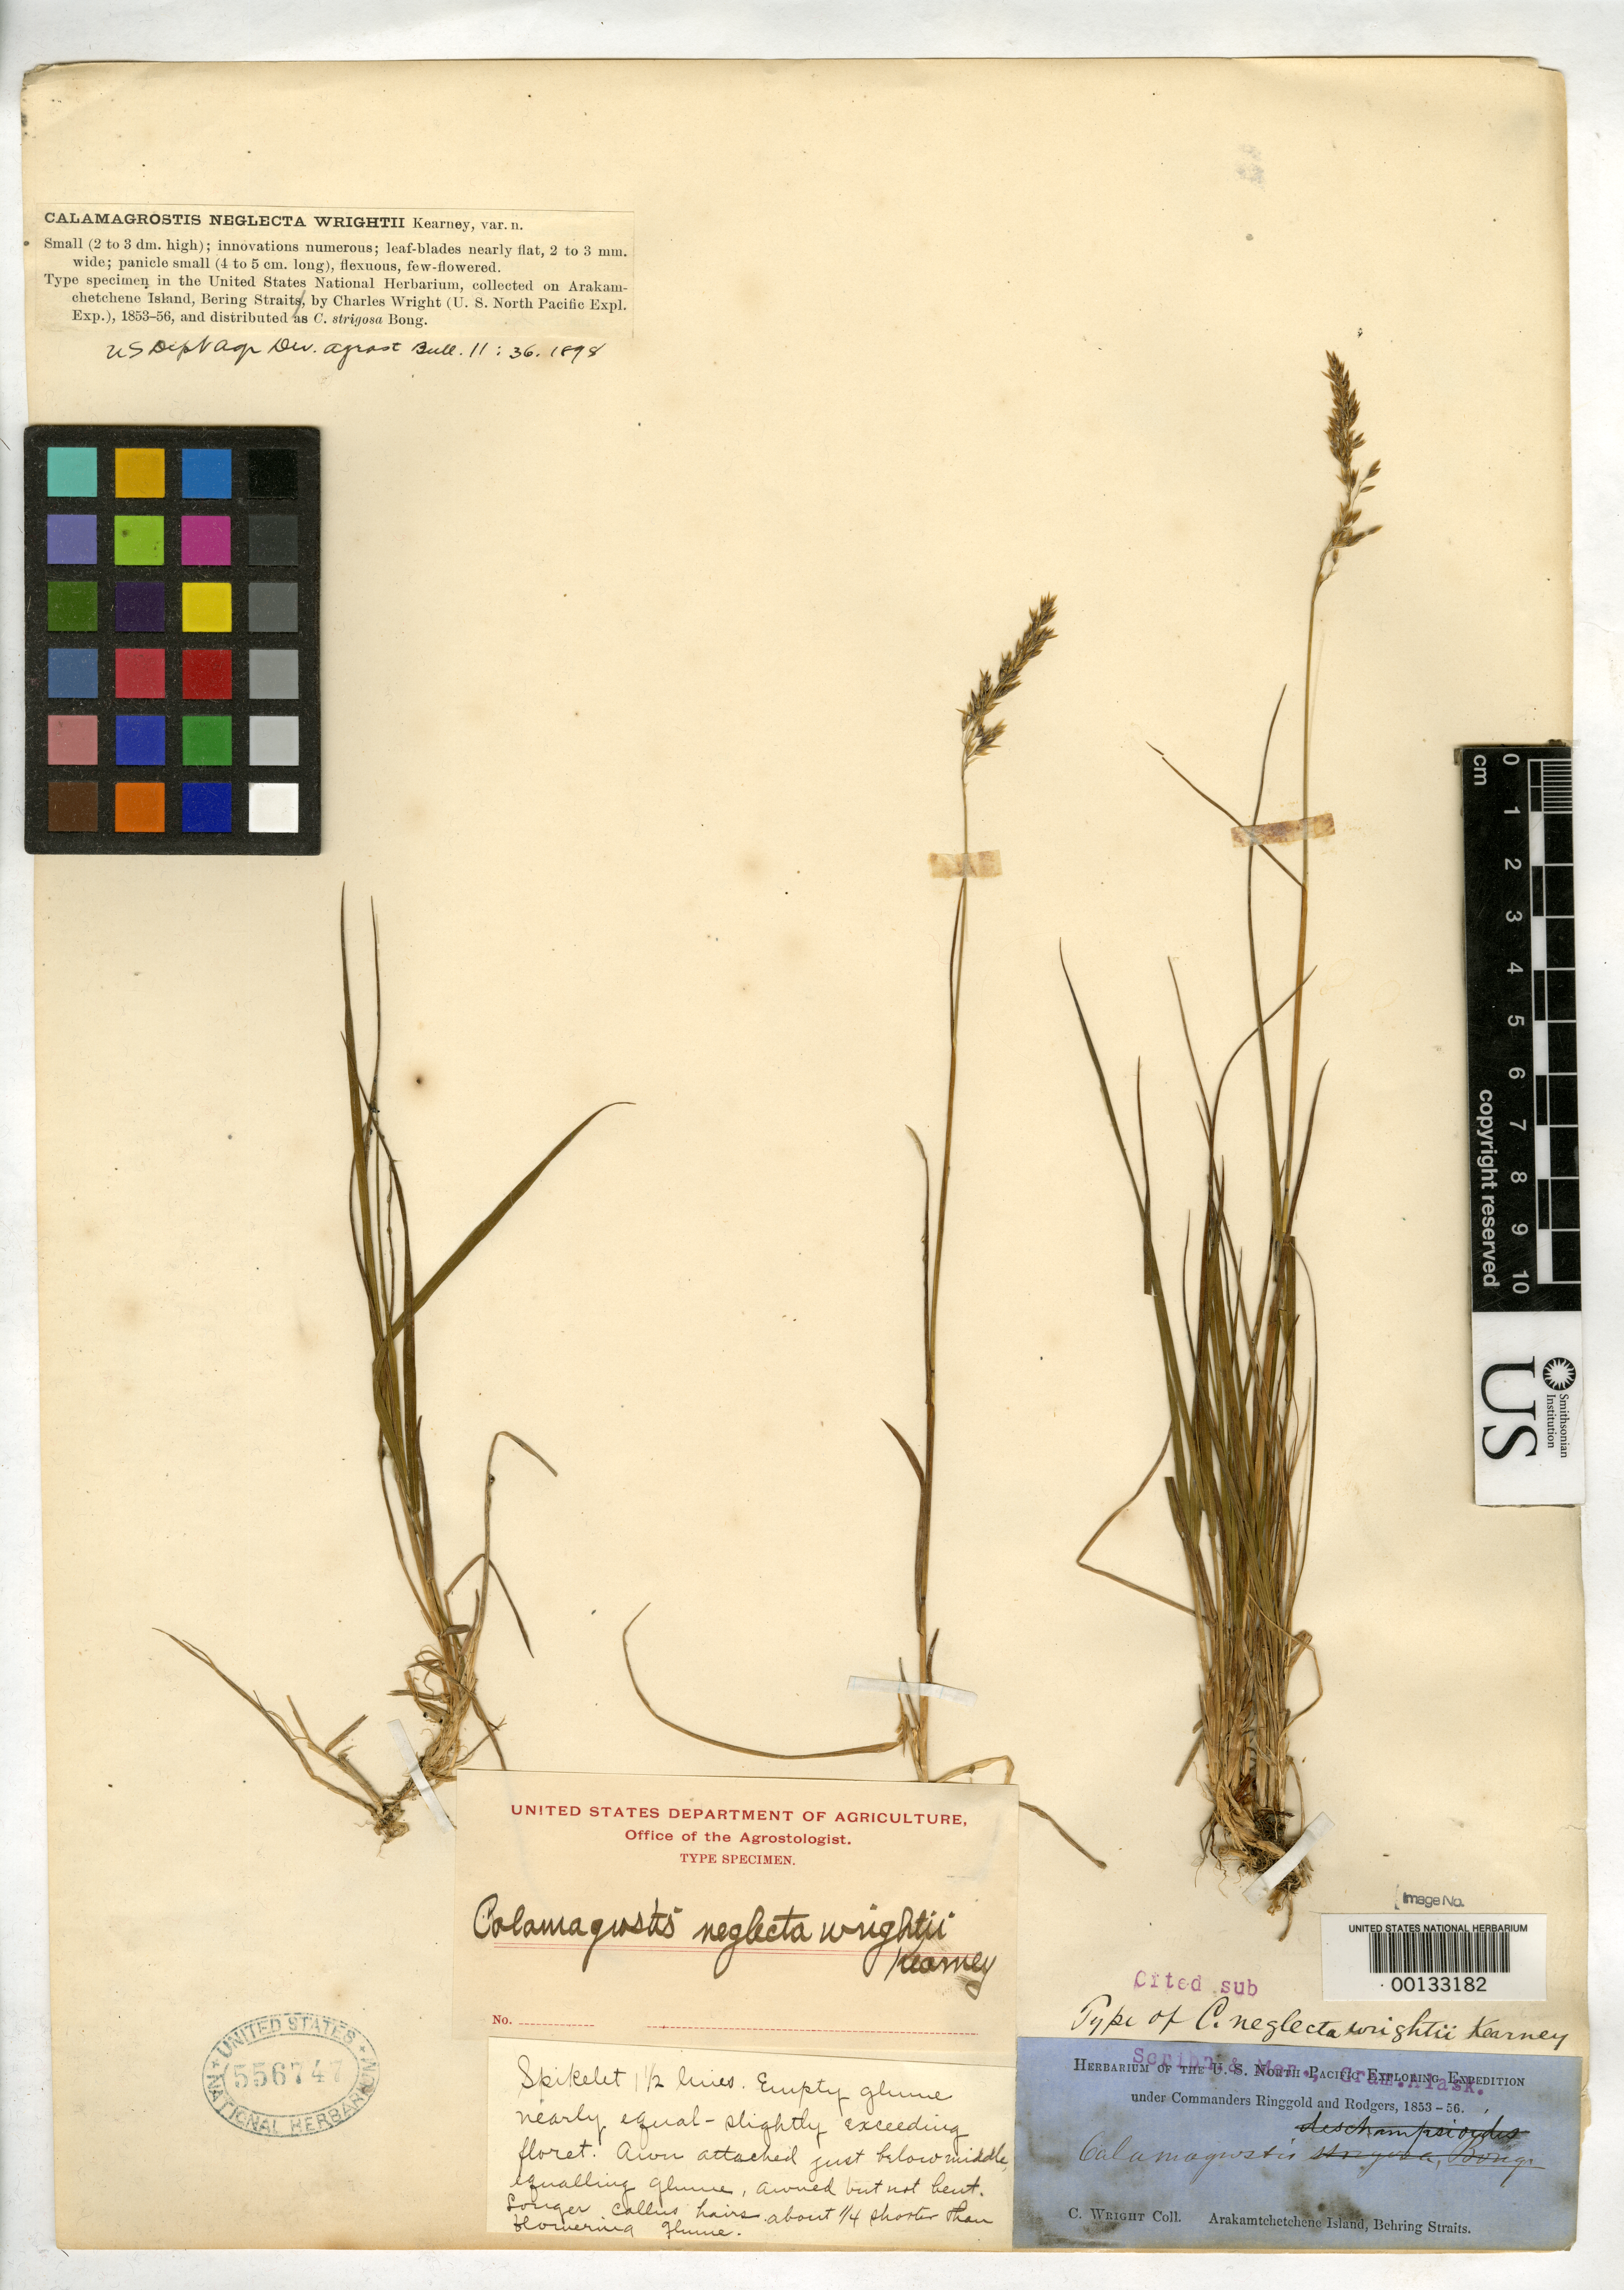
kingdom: Plantae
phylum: Tracheophyta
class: Liliopsida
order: Poales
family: Poaceae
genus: Calamagrostis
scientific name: Calamagrostis neglecta var. wrightii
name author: Kearney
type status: Holotype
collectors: C. Wright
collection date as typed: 1853 to -- --- 1856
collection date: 1853/1856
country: Russian Federation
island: Arakamchechen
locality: Along Bering Strait.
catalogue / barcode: US 556747